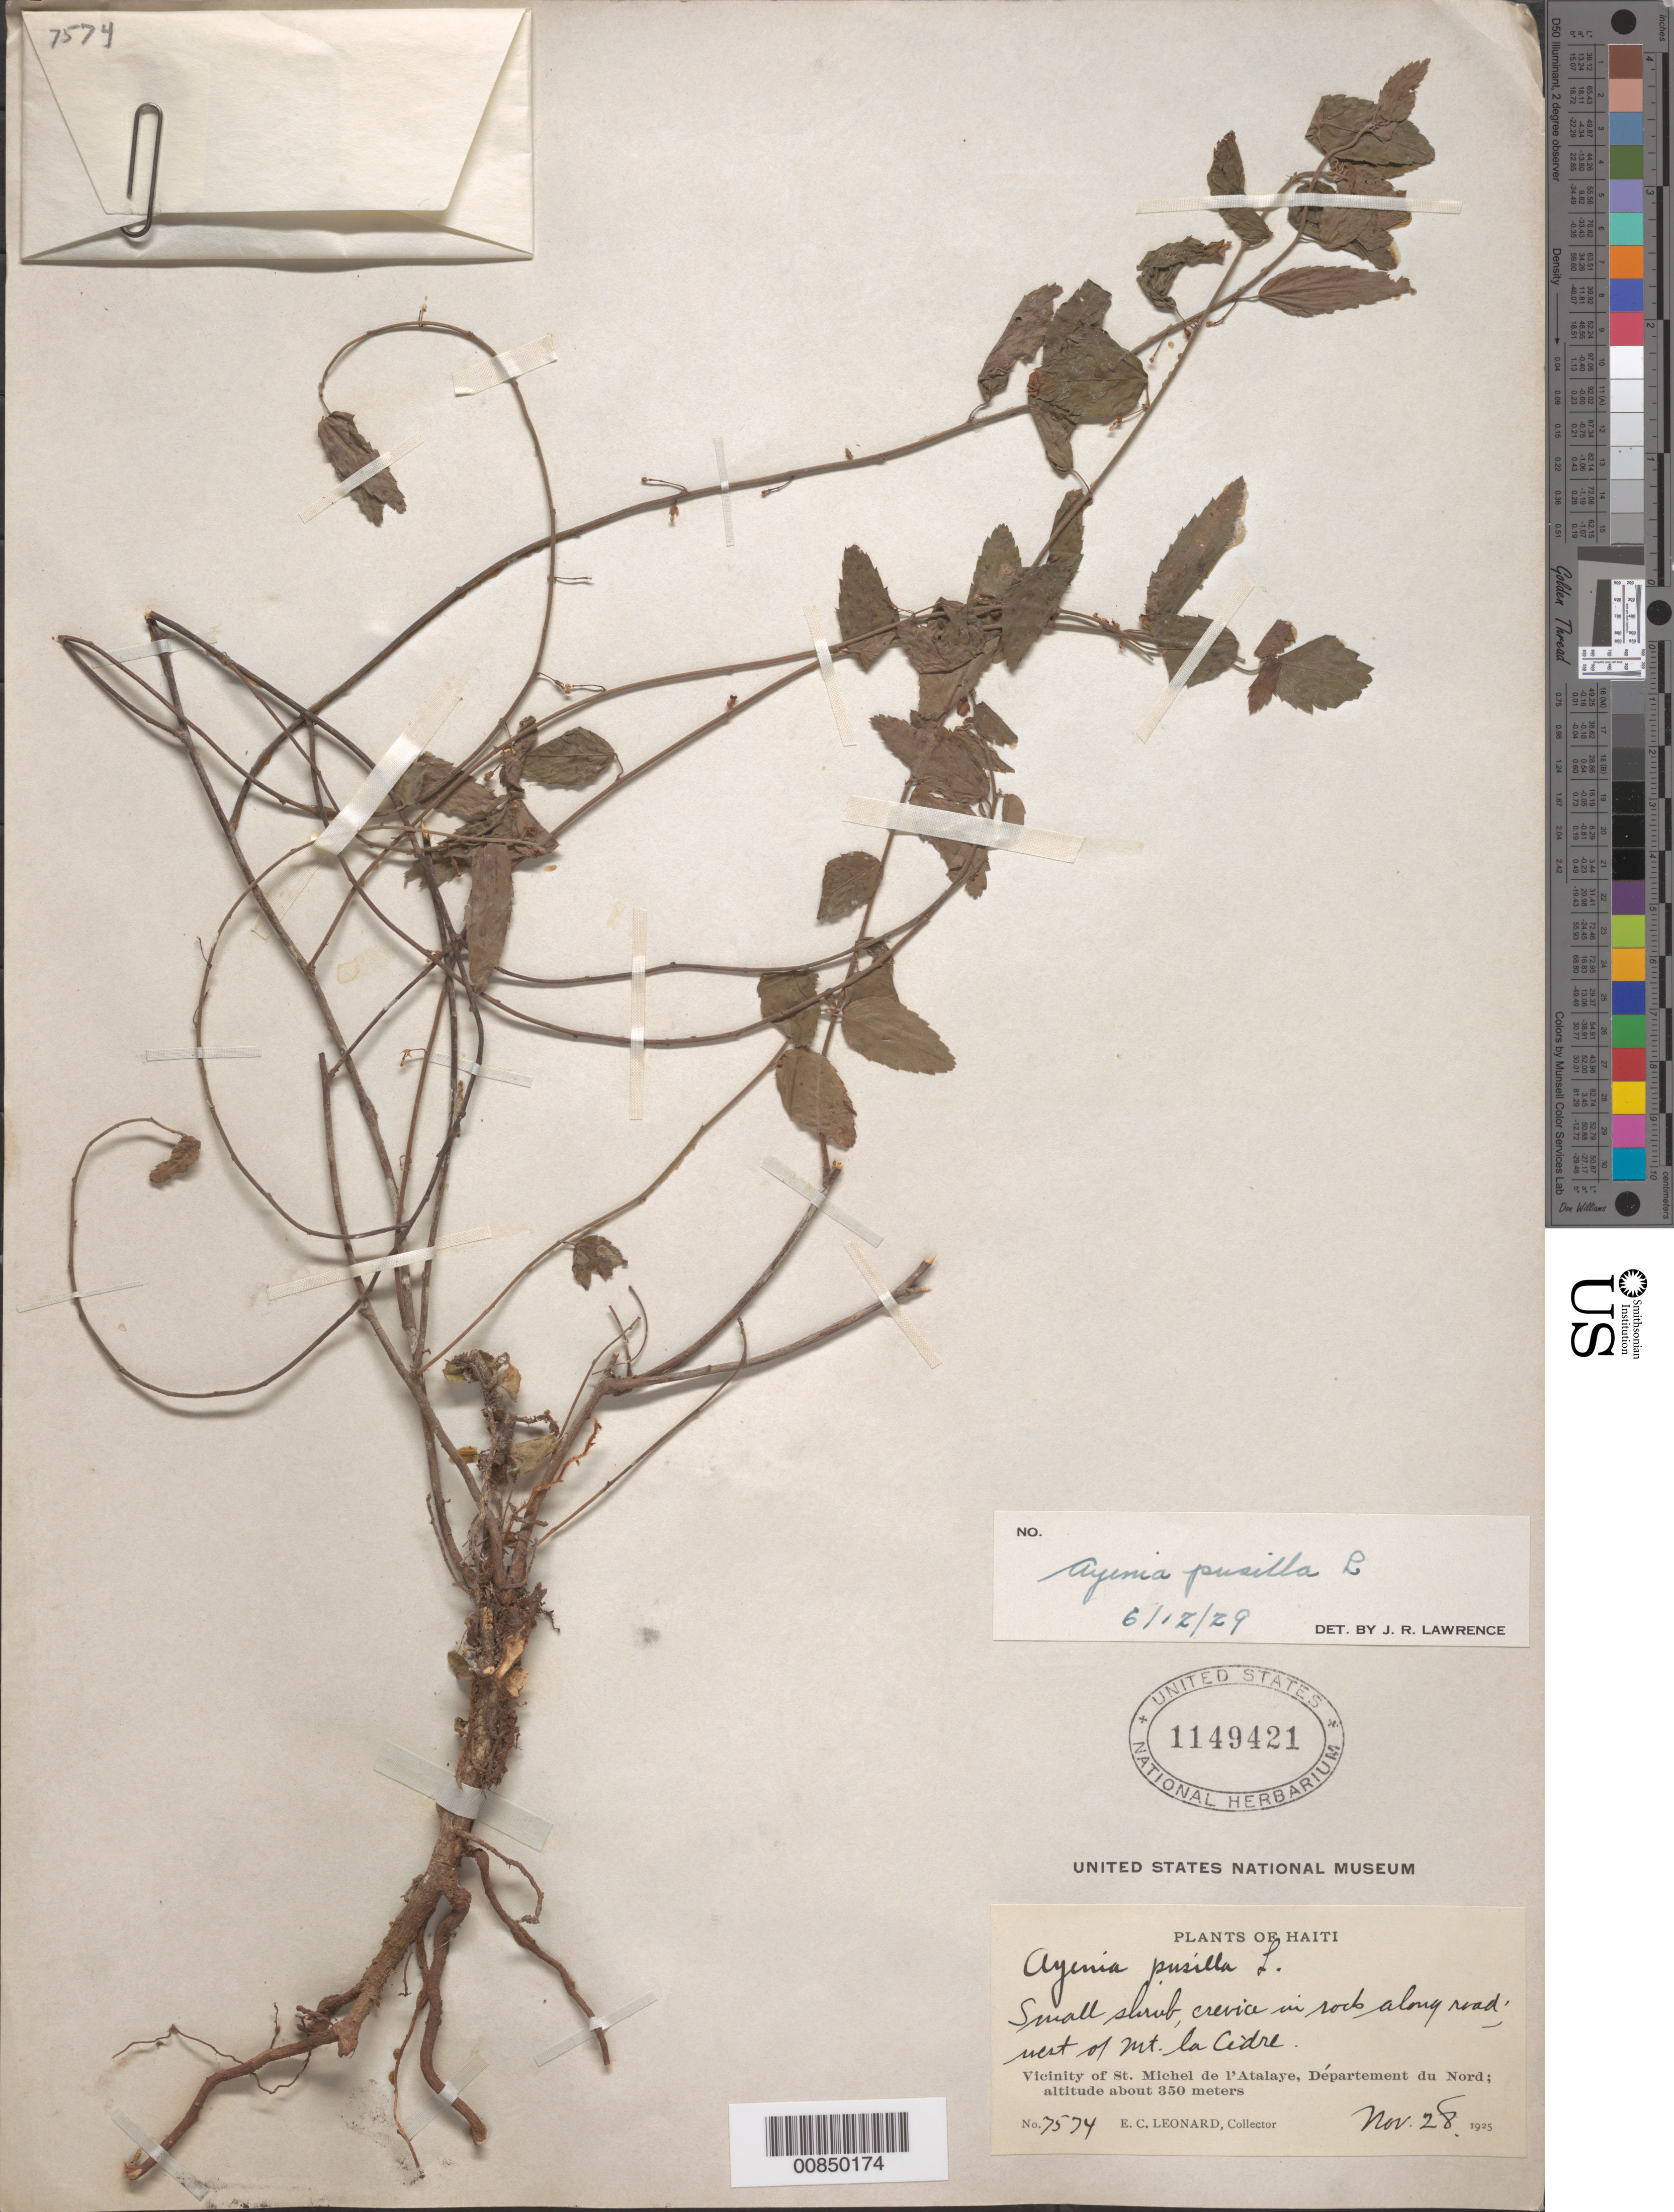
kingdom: Plantae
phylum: Tracheophyta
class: Magnoliopsida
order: Malvales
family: Malvaceae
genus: Ayenia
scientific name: Ayenia pusilla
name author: L.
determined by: Lawrence, J. R.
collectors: E. C. Leonard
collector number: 7574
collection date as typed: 28 Nov 1925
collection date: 1925-11-28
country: Haiti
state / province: Artibonite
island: Hispaniola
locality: Vicinity of St. Michel de l'Atalaye, W of Mt. la Cidre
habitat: Crevice in rock along road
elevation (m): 350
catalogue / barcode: US 1149421